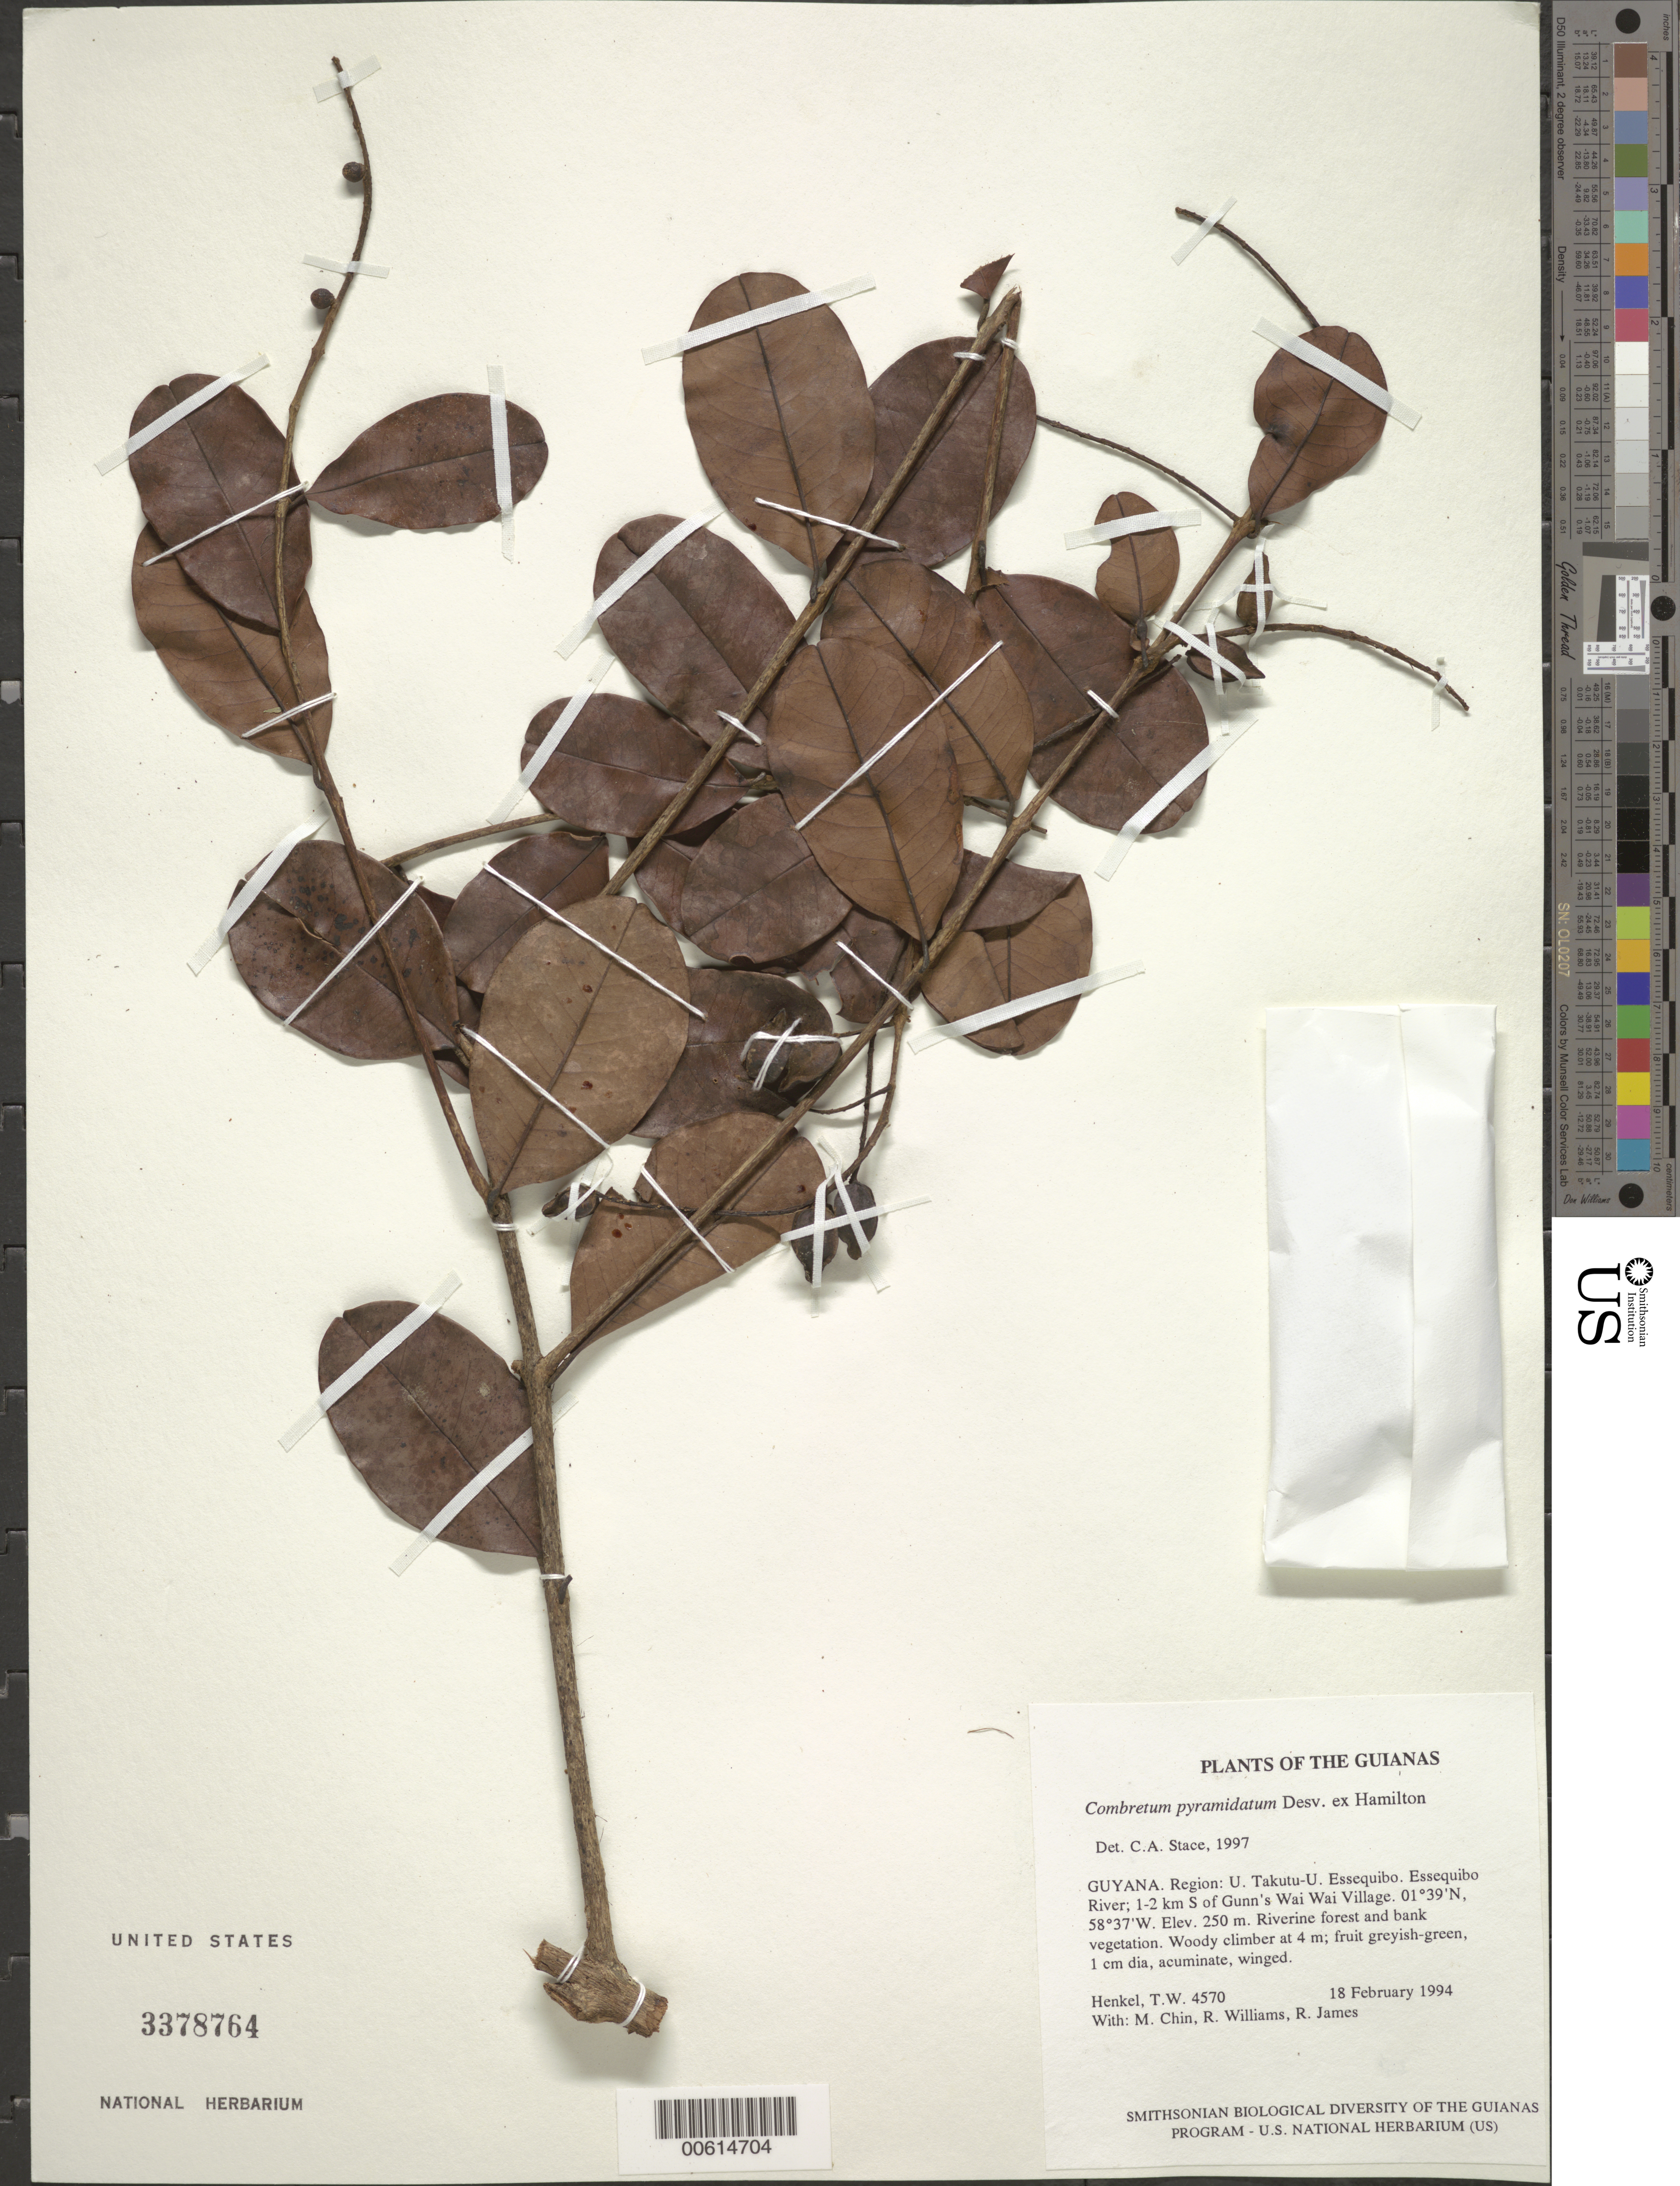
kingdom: Plantae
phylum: Tracheophyta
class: Magnoliopsida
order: Myrtales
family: Combretaceae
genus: Combretum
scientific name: Combretum pyramidatum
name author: Desv.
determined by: Stace, C. A.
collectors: T. Henkel, M. Chin, R. Williams & R. James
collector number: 4570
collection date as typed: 18 February 1994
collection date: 1994-02-18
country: Guyana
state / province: U. Takutu-U. Essequibo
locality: Essequibo River; 1-2 km S of Gunn's Wai Wai Village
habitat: Riverine forest and bank vegetation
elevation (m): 250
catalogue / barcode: US 3378764